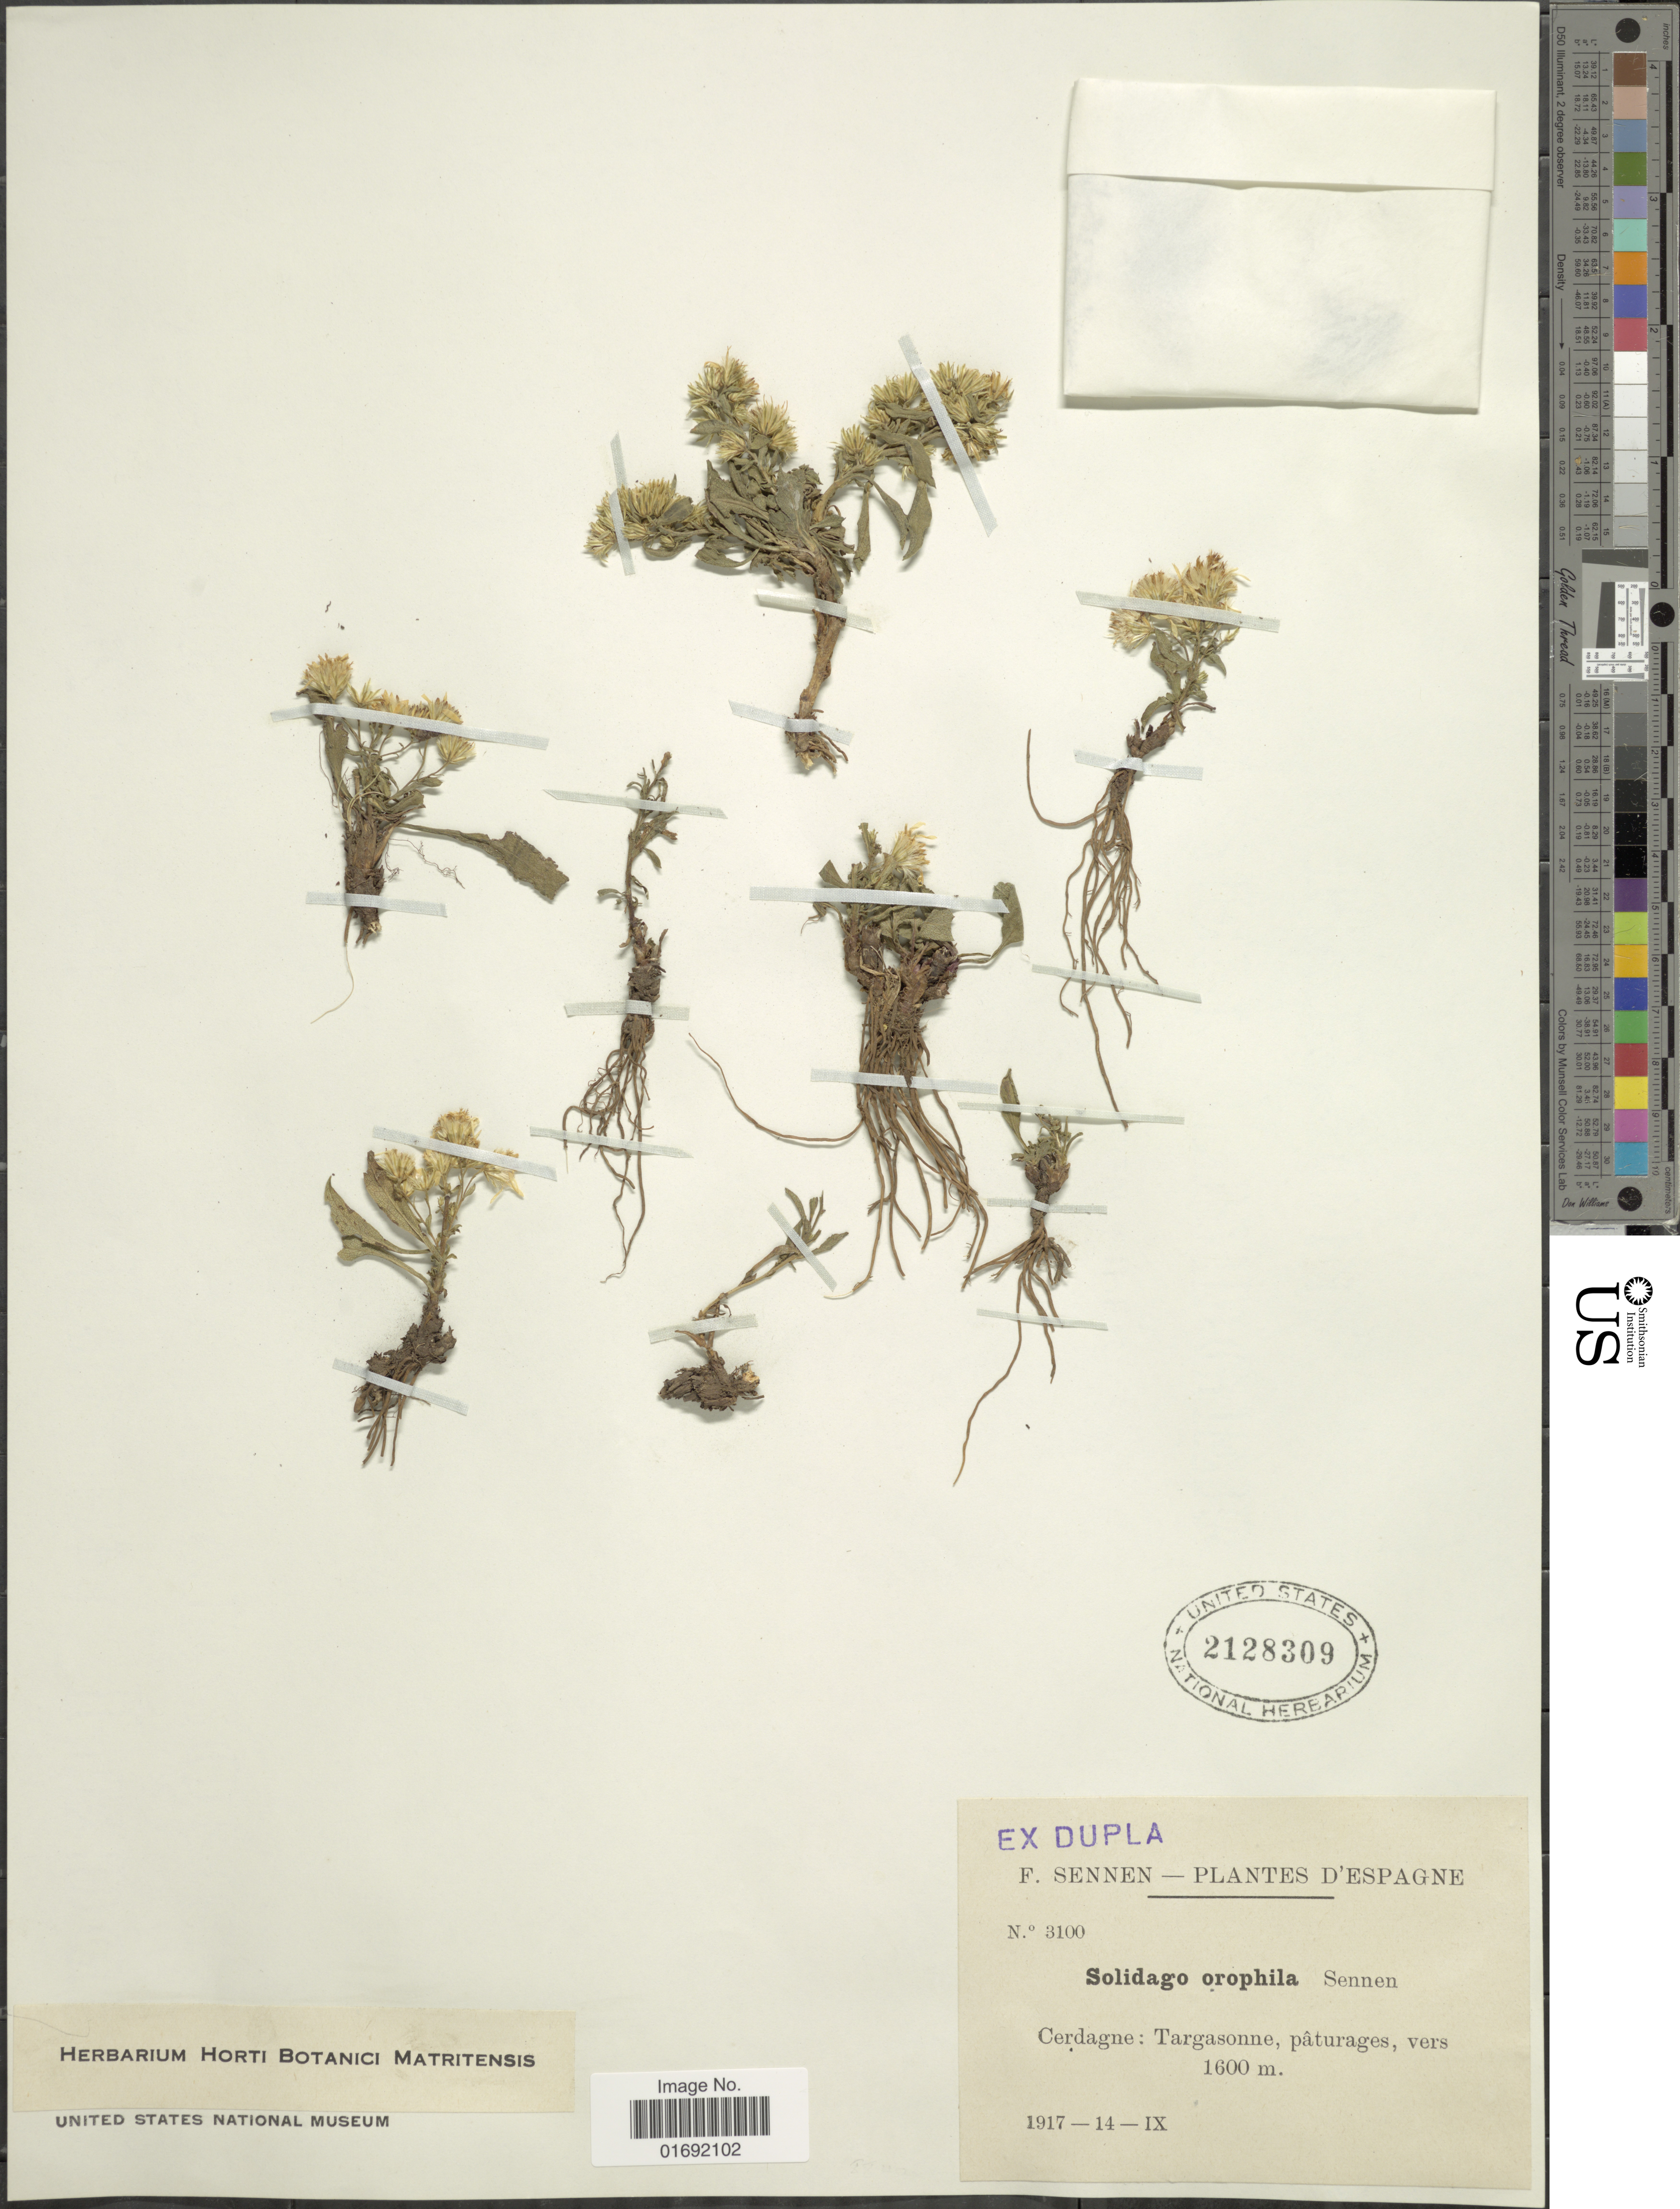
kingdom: Plantae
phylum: Tracheophyta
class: Magnoliopsida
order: Asterales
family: Asteraceae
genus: Solidago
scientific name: Solidago oreophila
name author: Rydb.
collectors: E. Sennen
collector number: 3100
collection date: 1917-09-14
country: Spain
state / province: Islas Baleares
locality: Cerdagne, Targasonne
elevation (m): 1600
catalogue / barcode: US 2128309